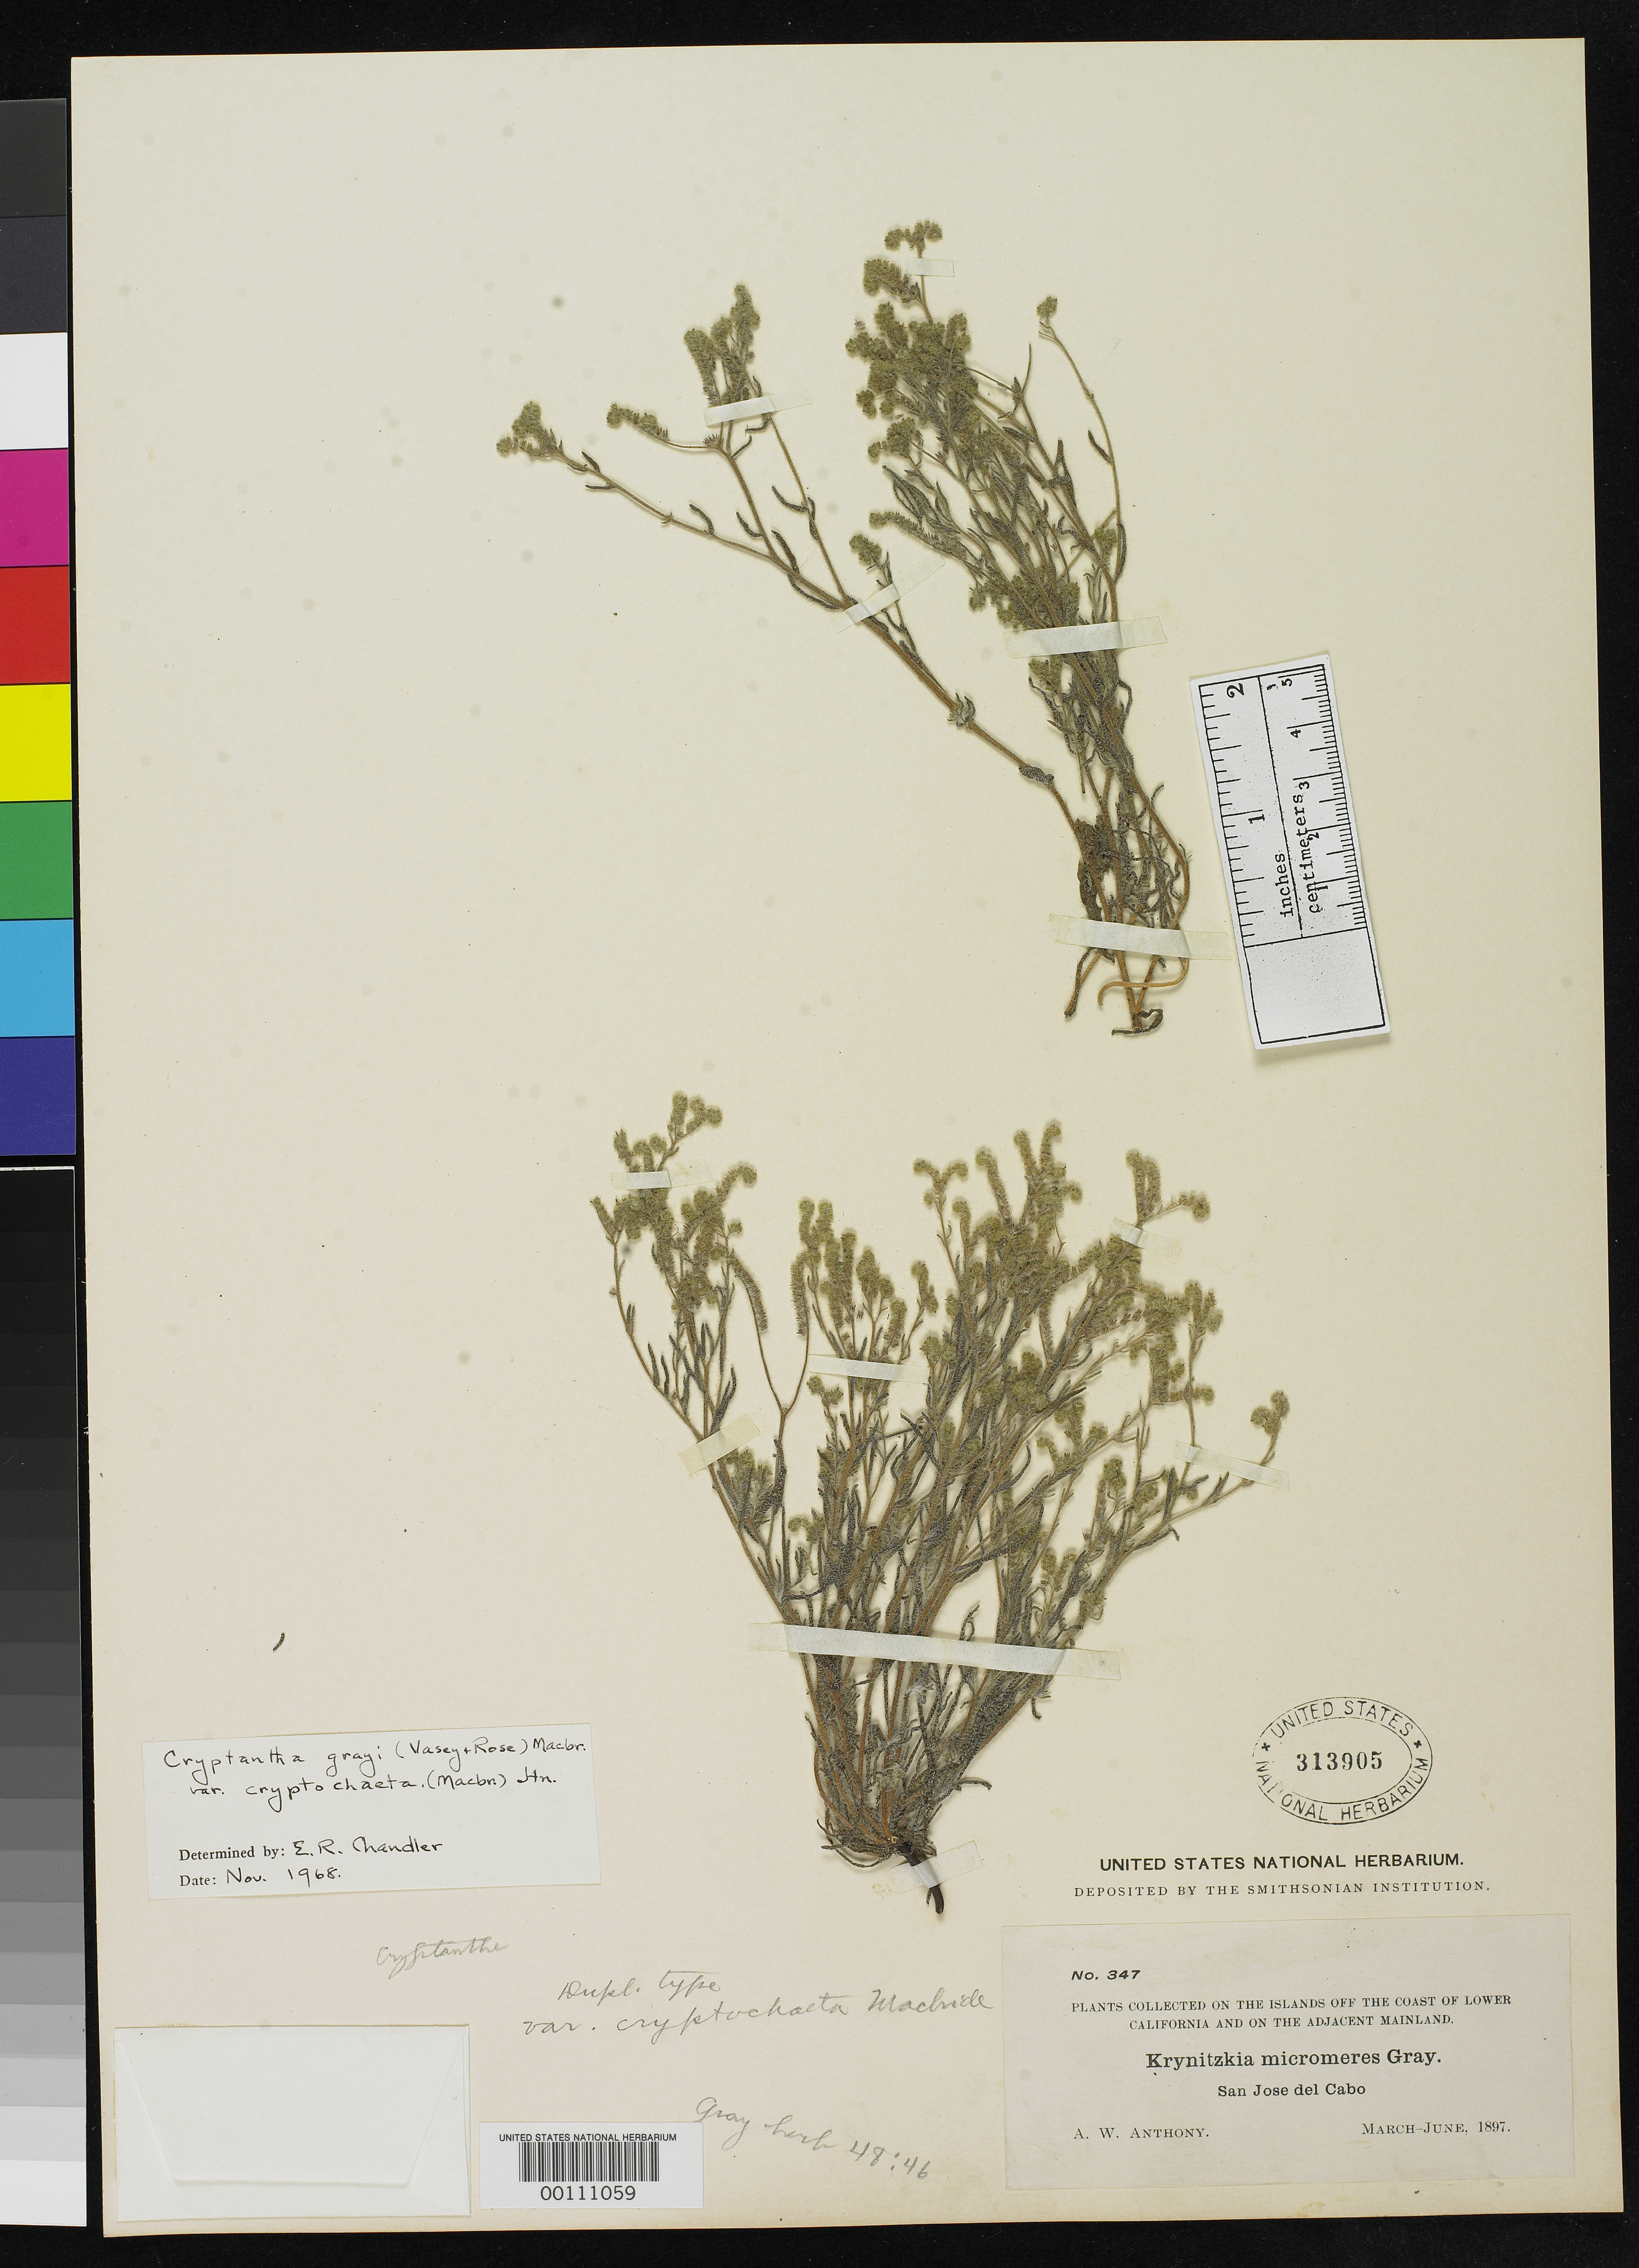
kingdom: Plantae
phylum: Tracheophyta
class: Magnoliopsida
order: Boraginales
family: Boraginaceae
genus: Cryptantha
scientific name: Cryptantha micromeres var. cryptochaeta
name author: J.F. Macbr.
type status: Isotype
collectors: A. W. Anthony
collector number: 347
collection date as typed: Mar 1897 to -- Jun 1897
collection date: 1897-03/1897-06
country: Mexico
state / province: Baja California Sur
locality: San José del Cabo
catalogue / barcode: US 313905